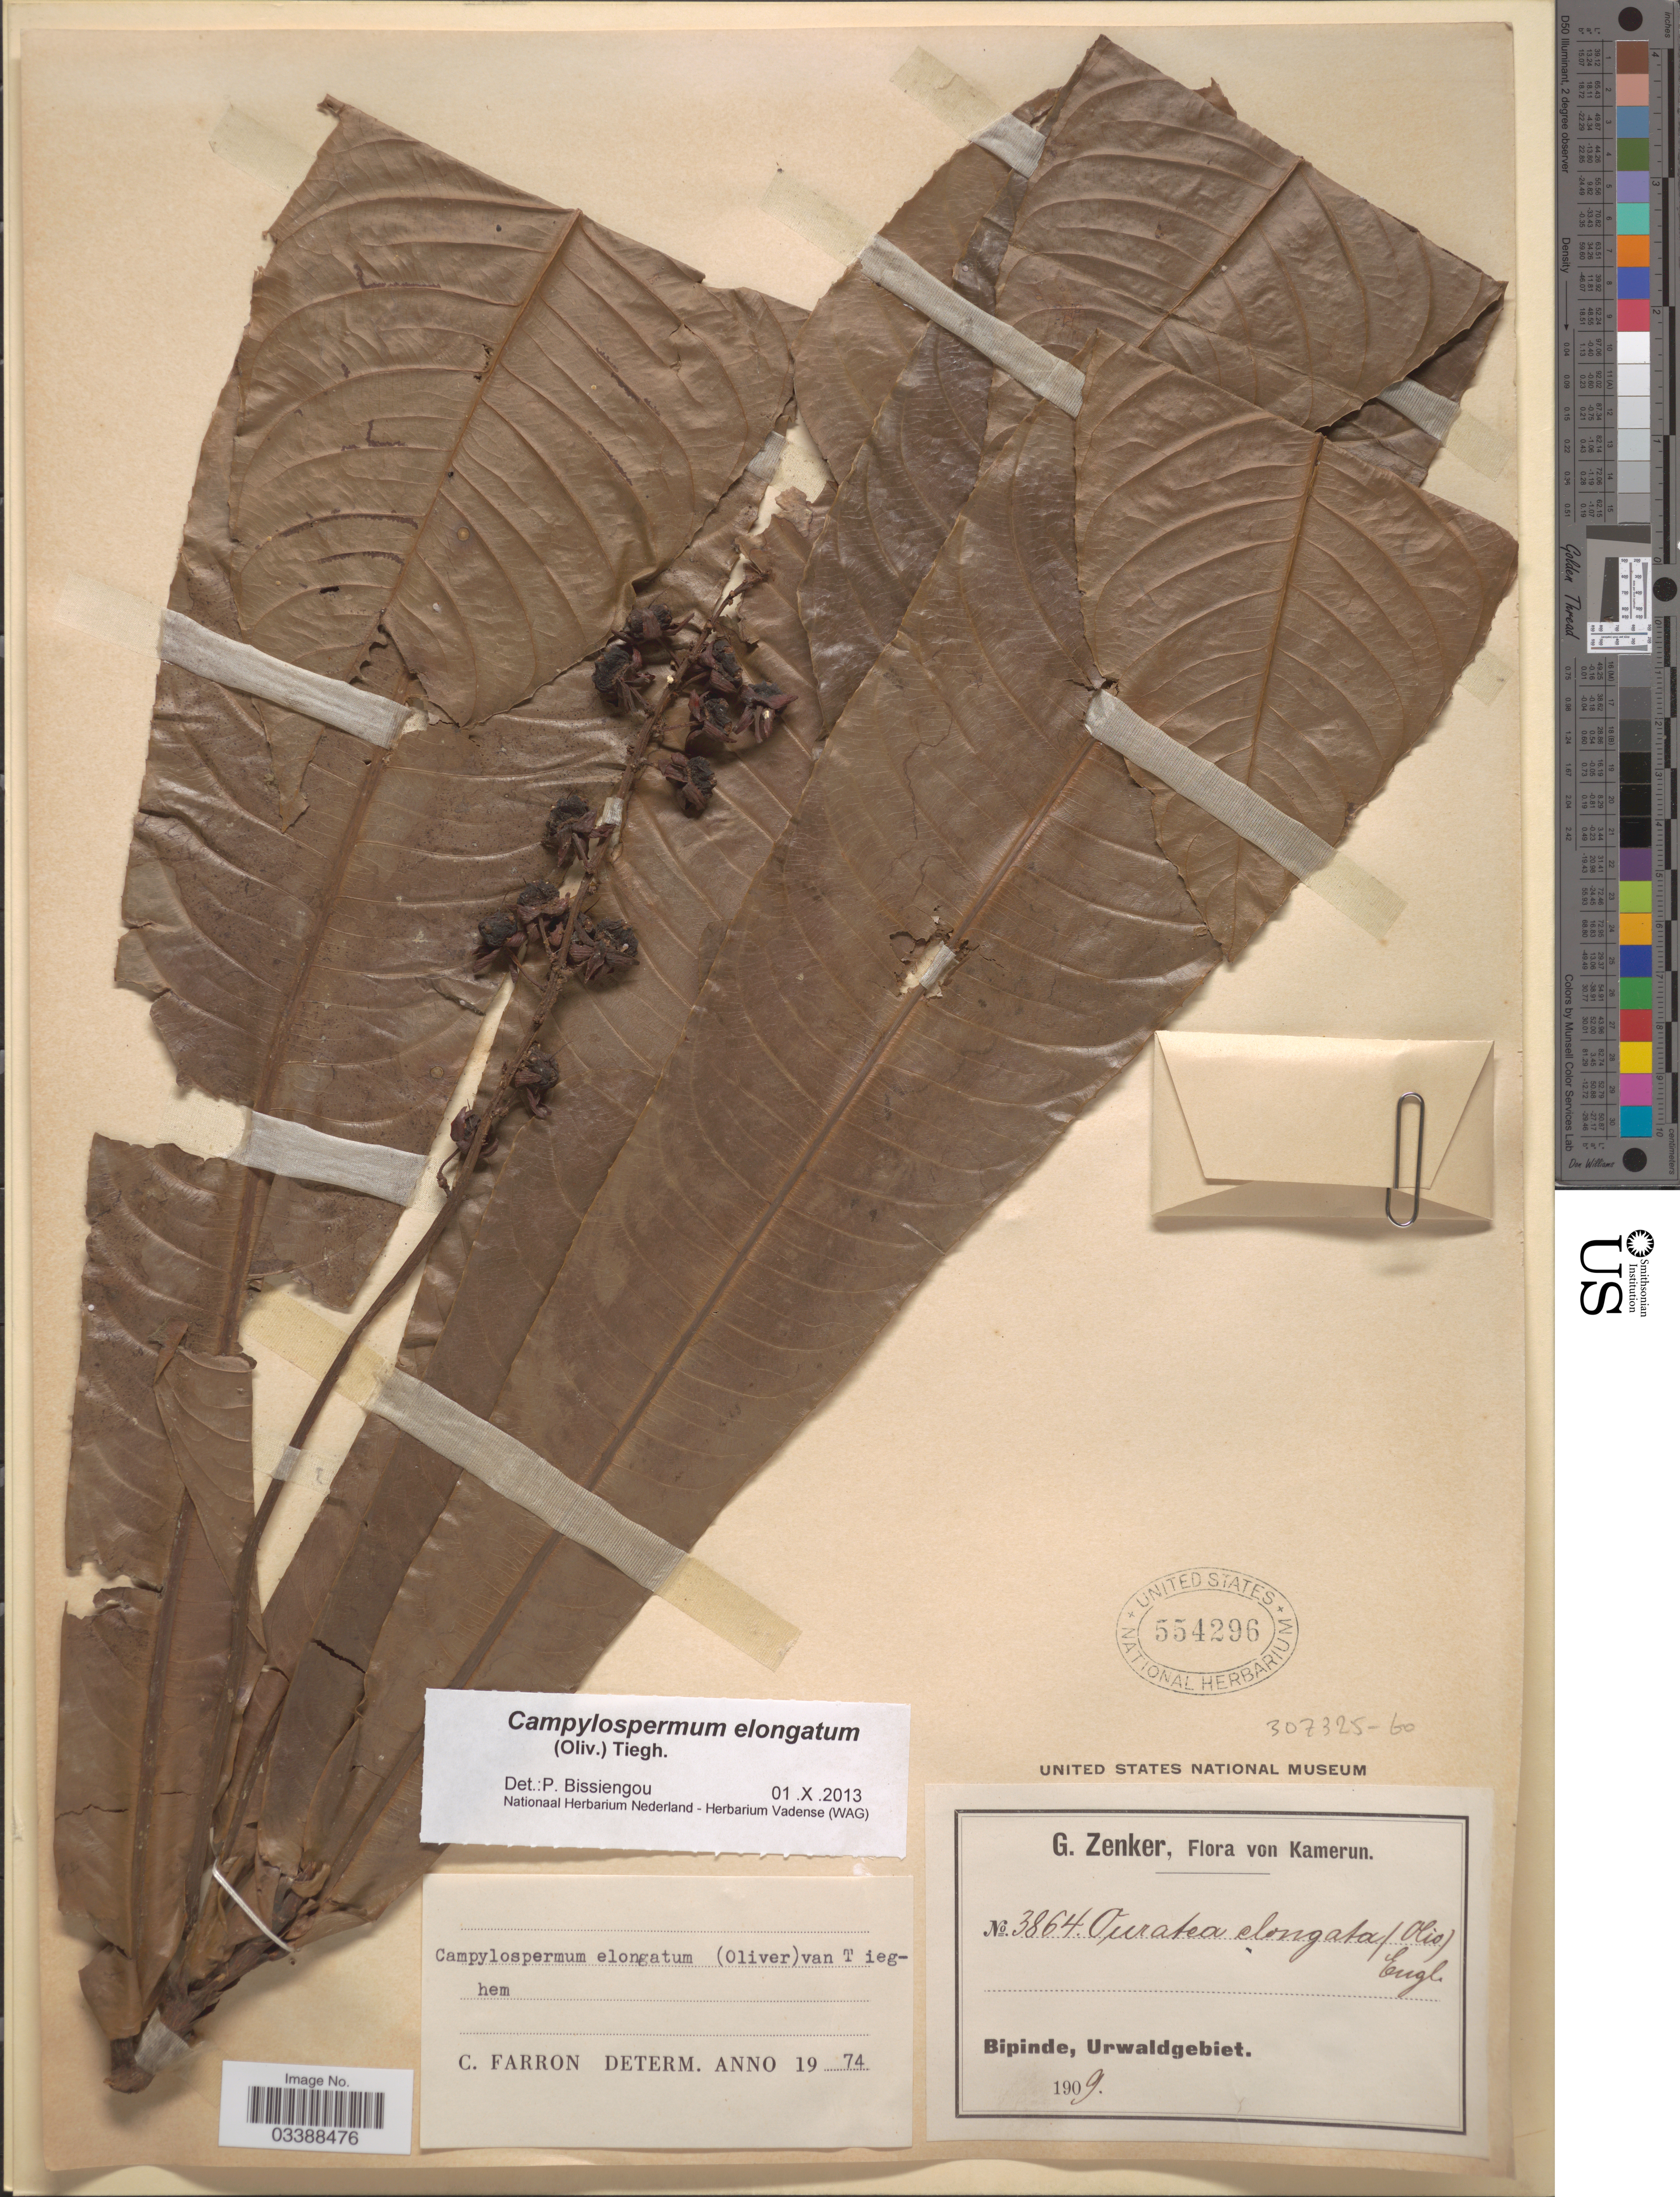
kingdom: Plantae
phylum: Tracheophyta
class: Magnoliopsida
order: Malpighiales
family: Ochnaceae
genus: Campylospermum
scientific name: Campylospermum elongatum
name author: (Oliv.) Tiegh.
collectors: G. A. Zenker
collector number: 3864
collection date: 1909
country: Cameroon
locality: Bipinde, Urwaldgebiet.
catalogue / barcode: US 554296